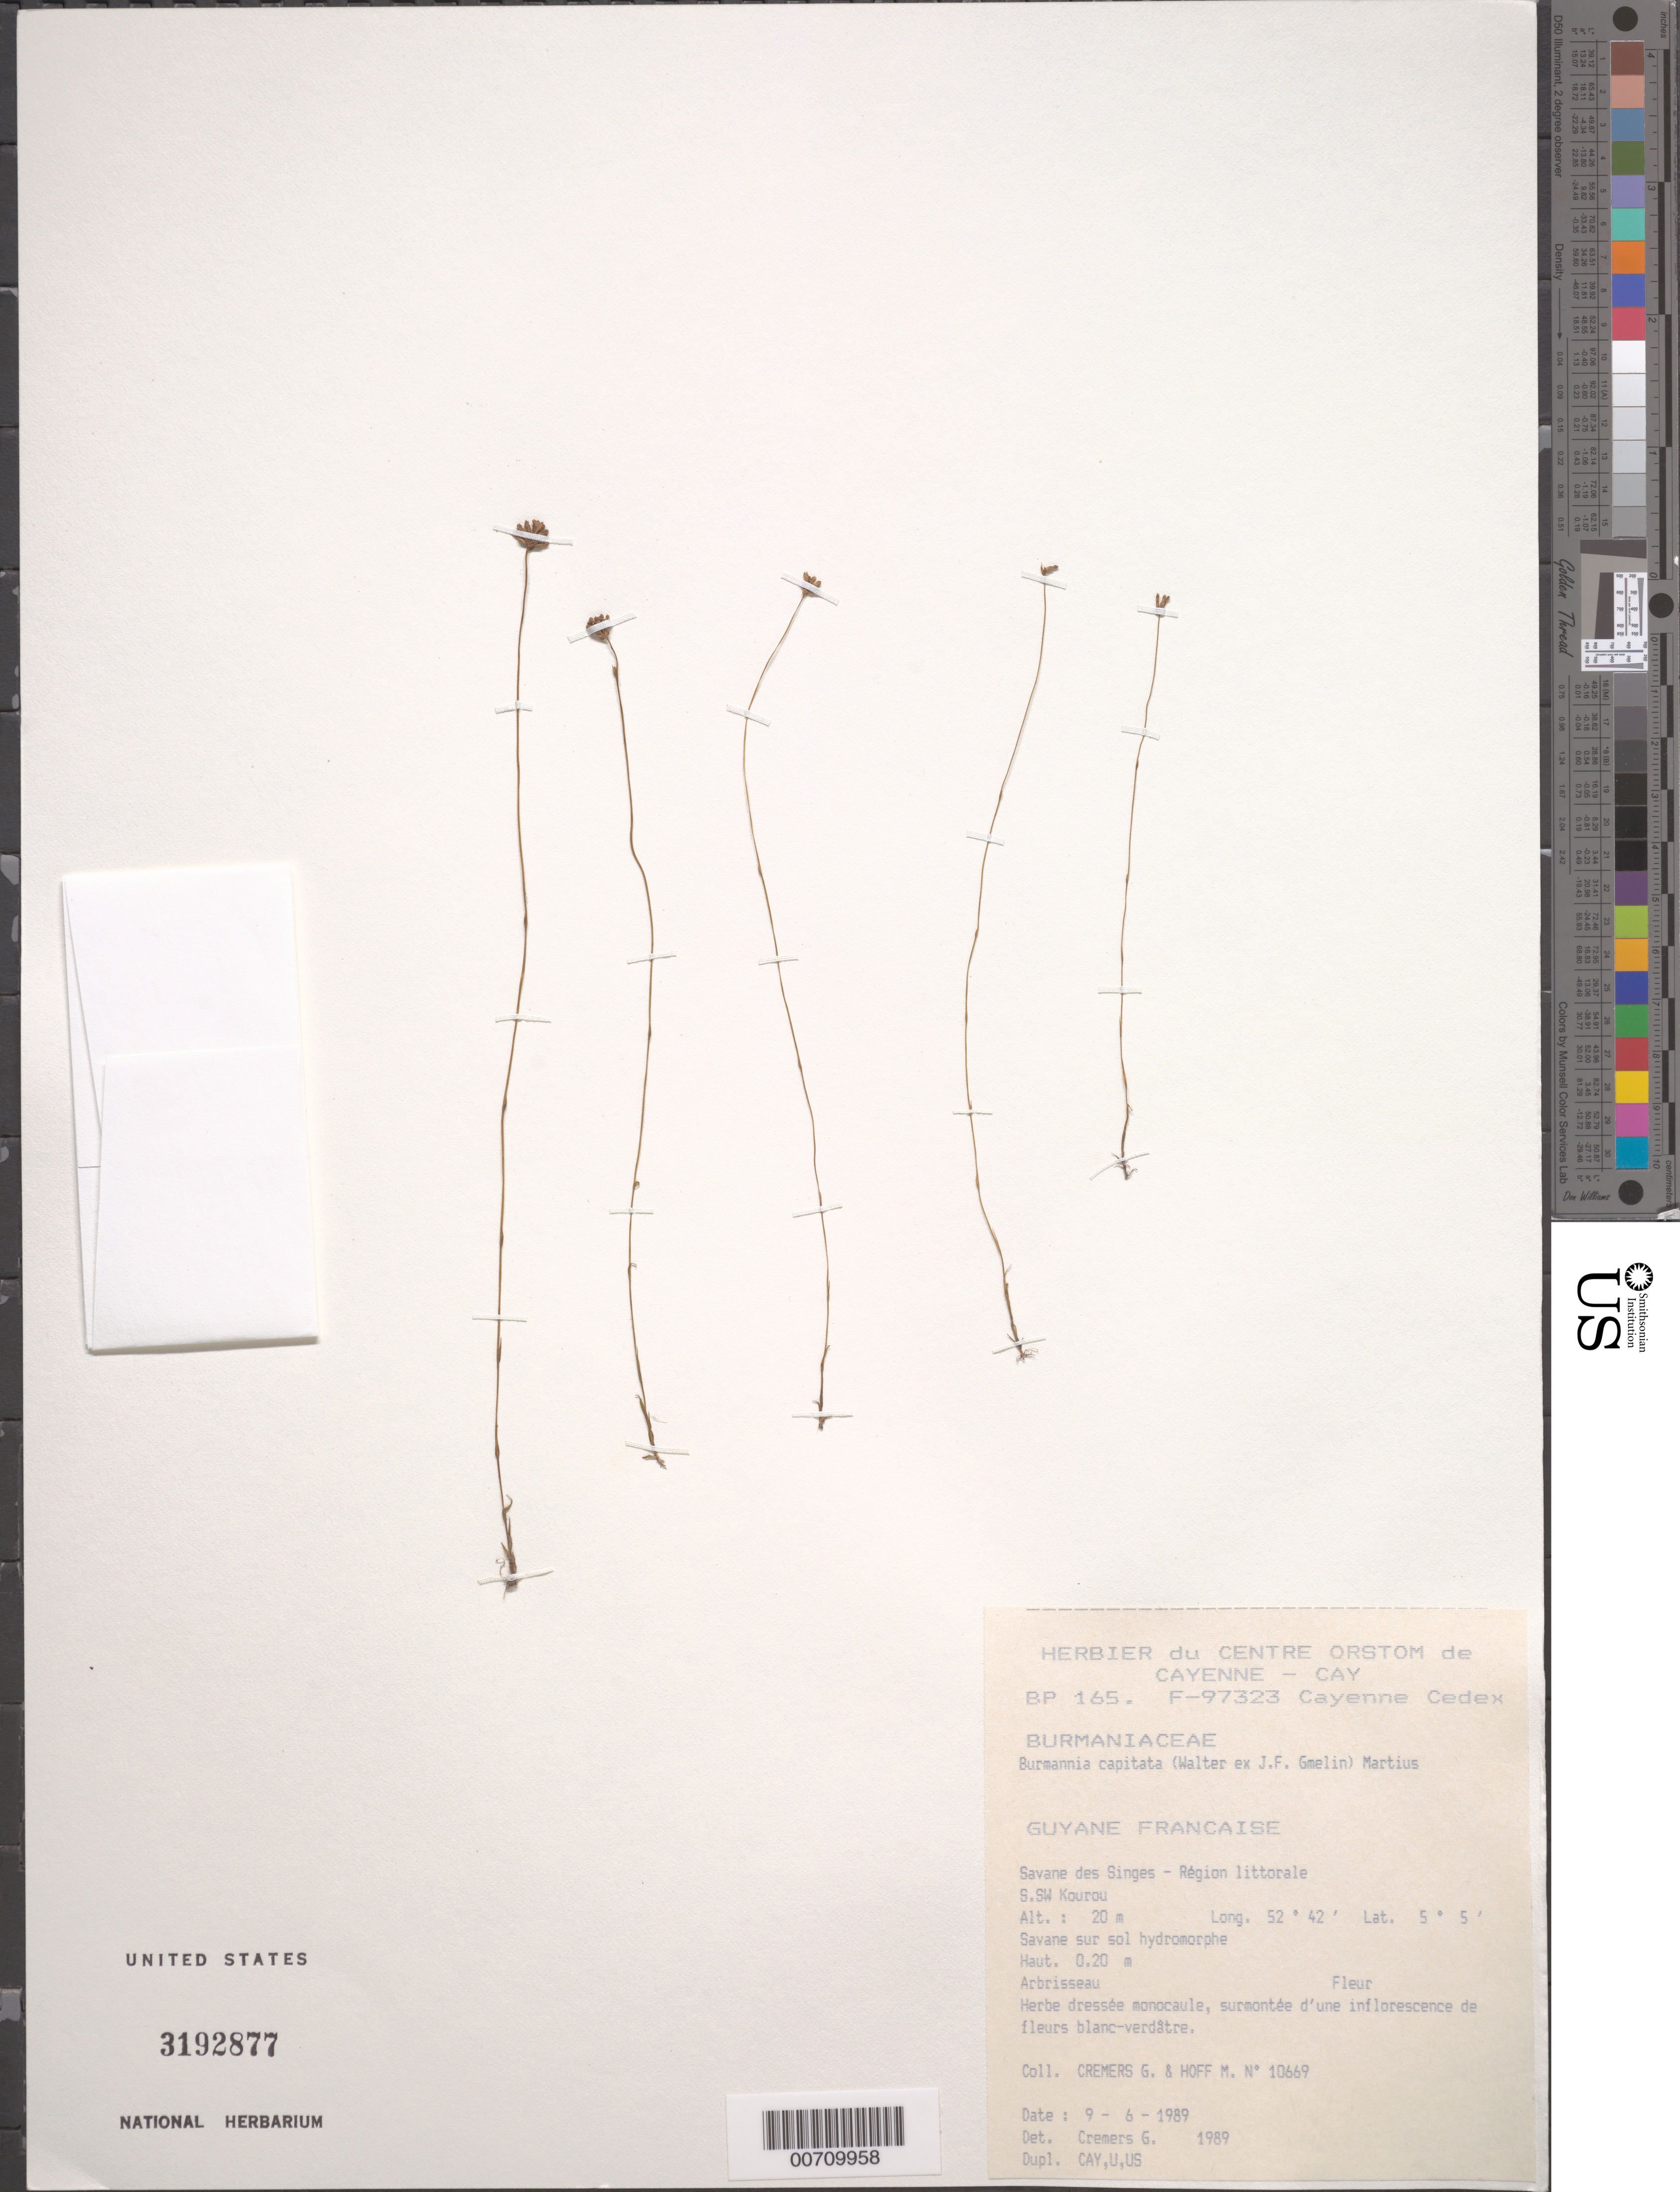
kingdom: Plantae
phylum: Tracheophyta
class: Liliopsida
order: Dioscoreales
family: Burmanniaceae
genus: Burmannia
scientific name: Burmannia capitata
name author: (Walter ex J.F. Gmel.) Mart.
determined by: Cremers, Georges A.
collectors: G. Cremers & M. Hoff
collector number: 10669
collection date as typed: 9-Jun-89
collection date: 1989-06-09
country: French Guiana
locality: Savane des Singes, SSW Kourou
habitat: Savane sur sol hydromorphe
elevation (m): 20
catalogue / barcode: US 3192877